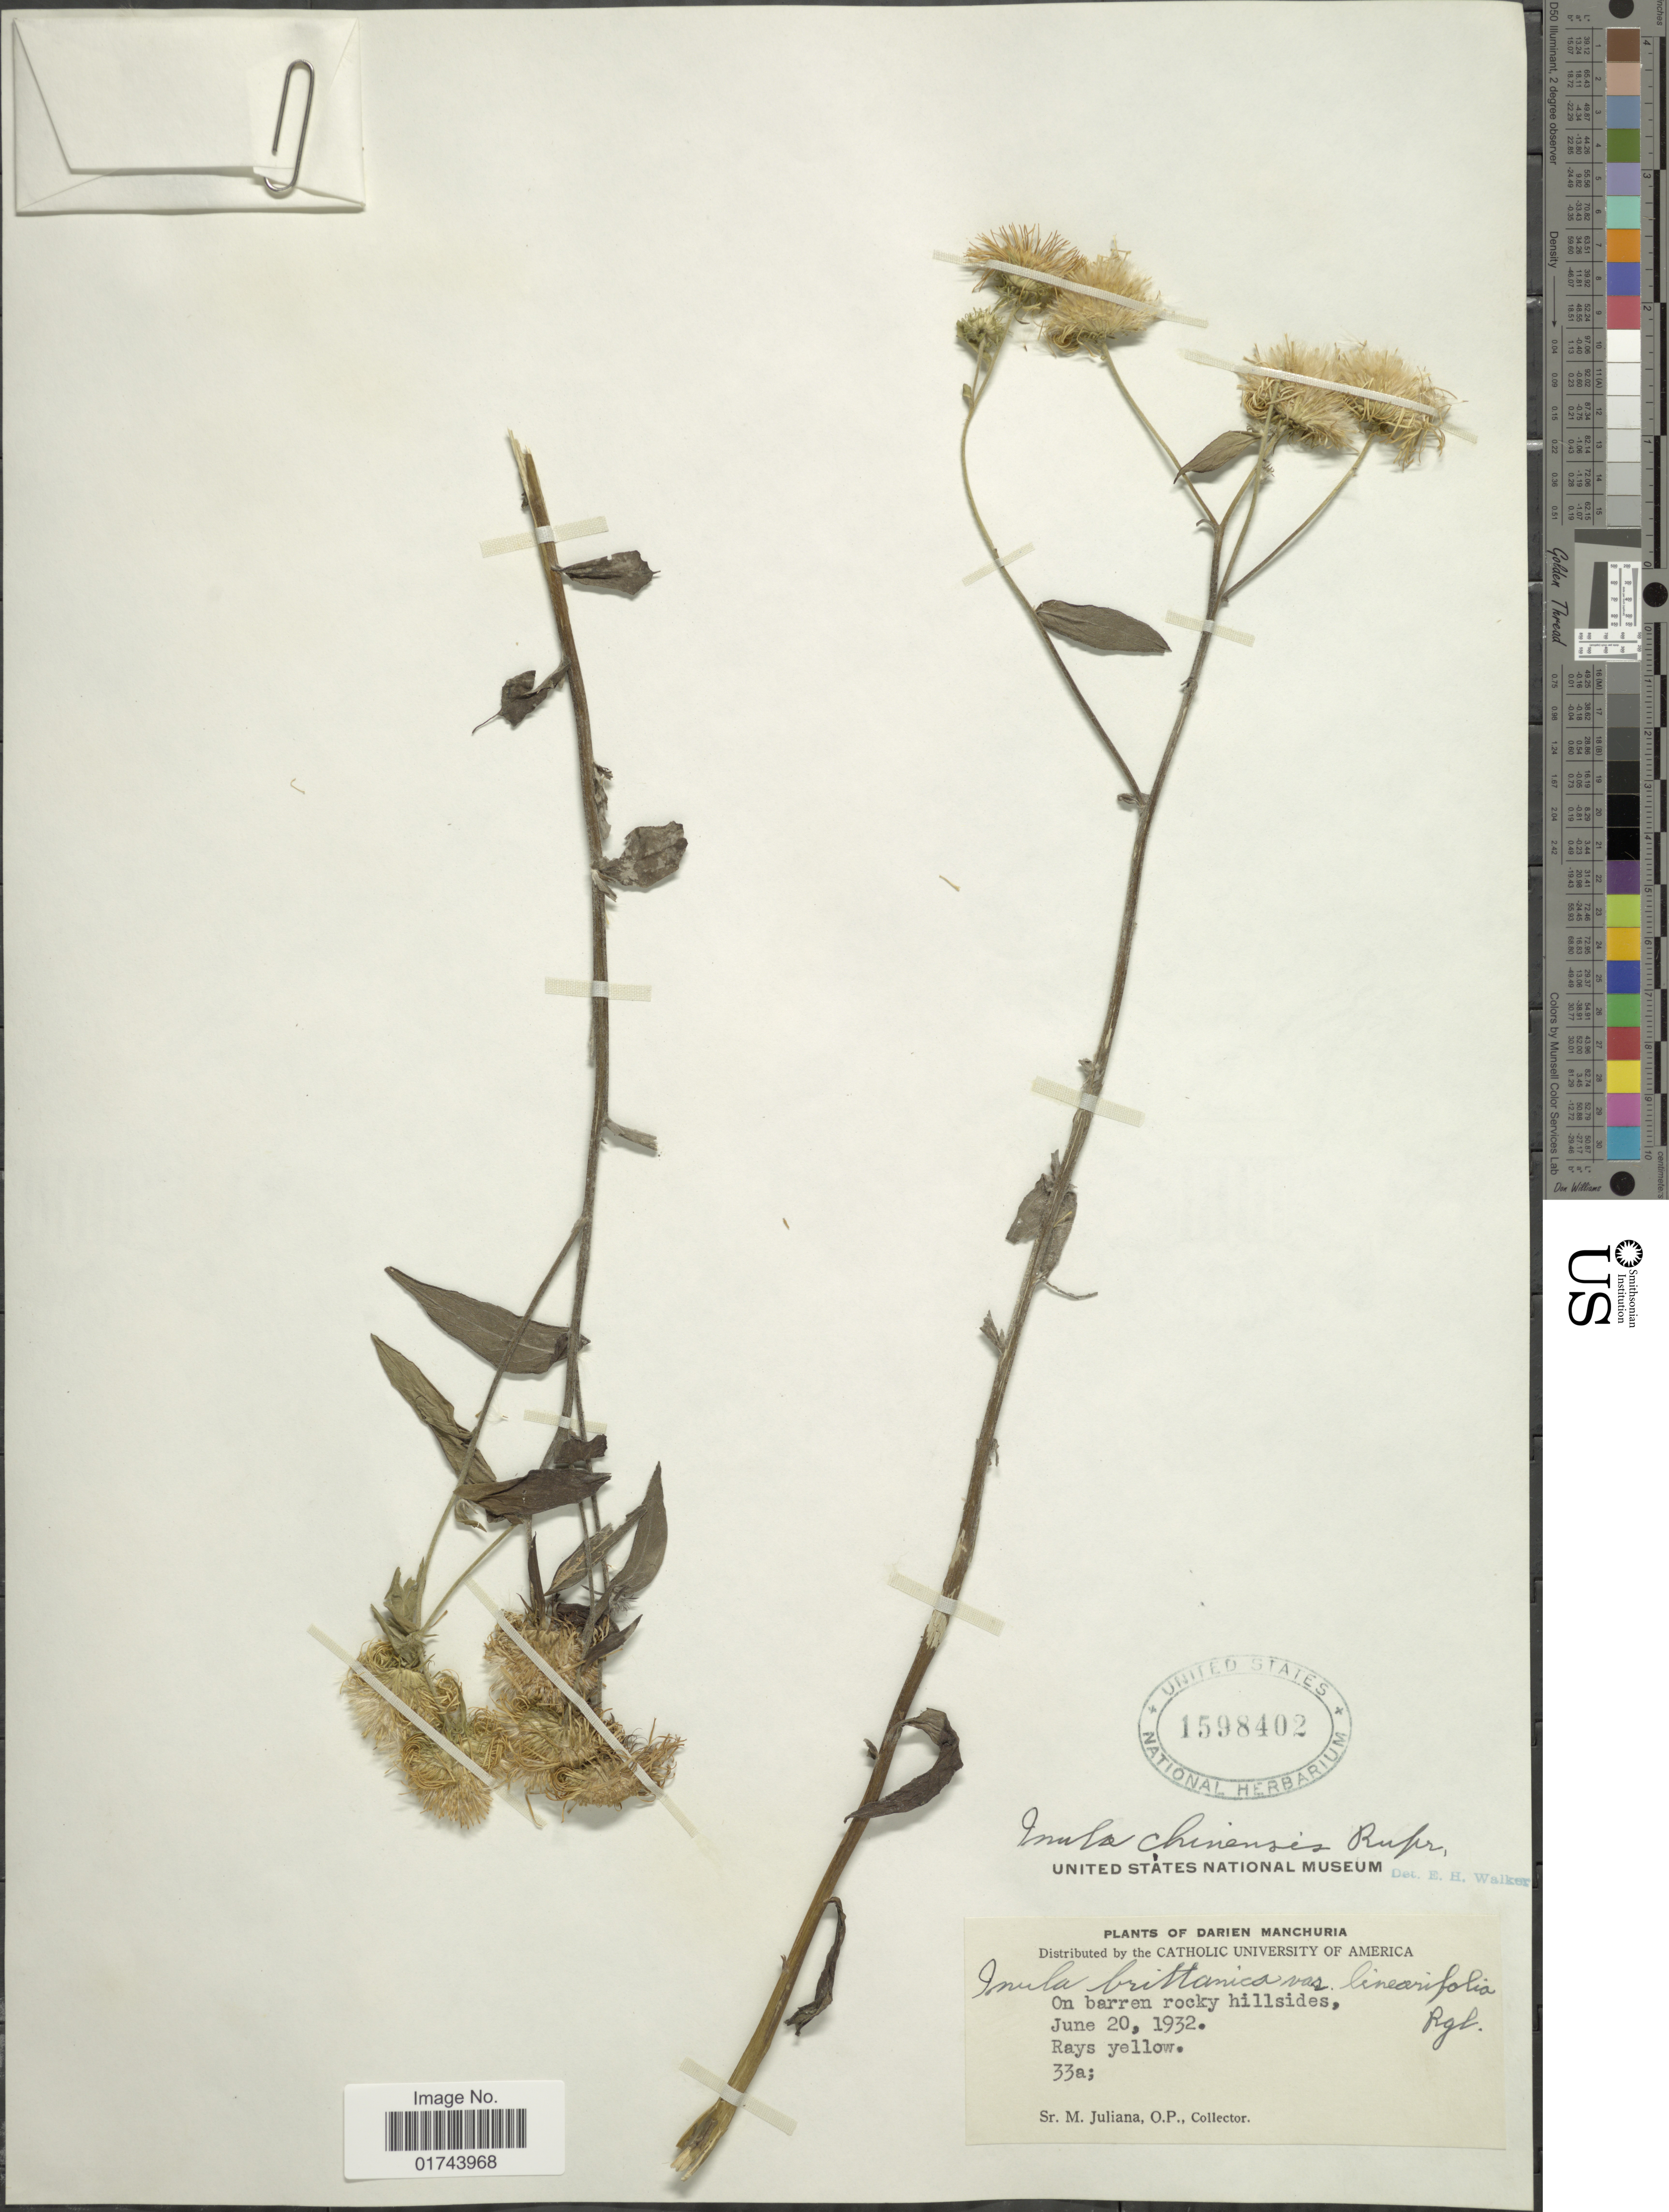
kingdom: Plantae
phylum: Tracheophyta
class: Magnoliopsida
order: Asterales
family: Asteraceae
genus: Inula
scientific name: Inula chinensis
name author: Rupr. ex Maxim.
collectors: Marie Juliana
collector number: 33a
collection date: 1932-06-20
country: China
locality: Darien Manchuria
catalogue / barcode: US 1598402